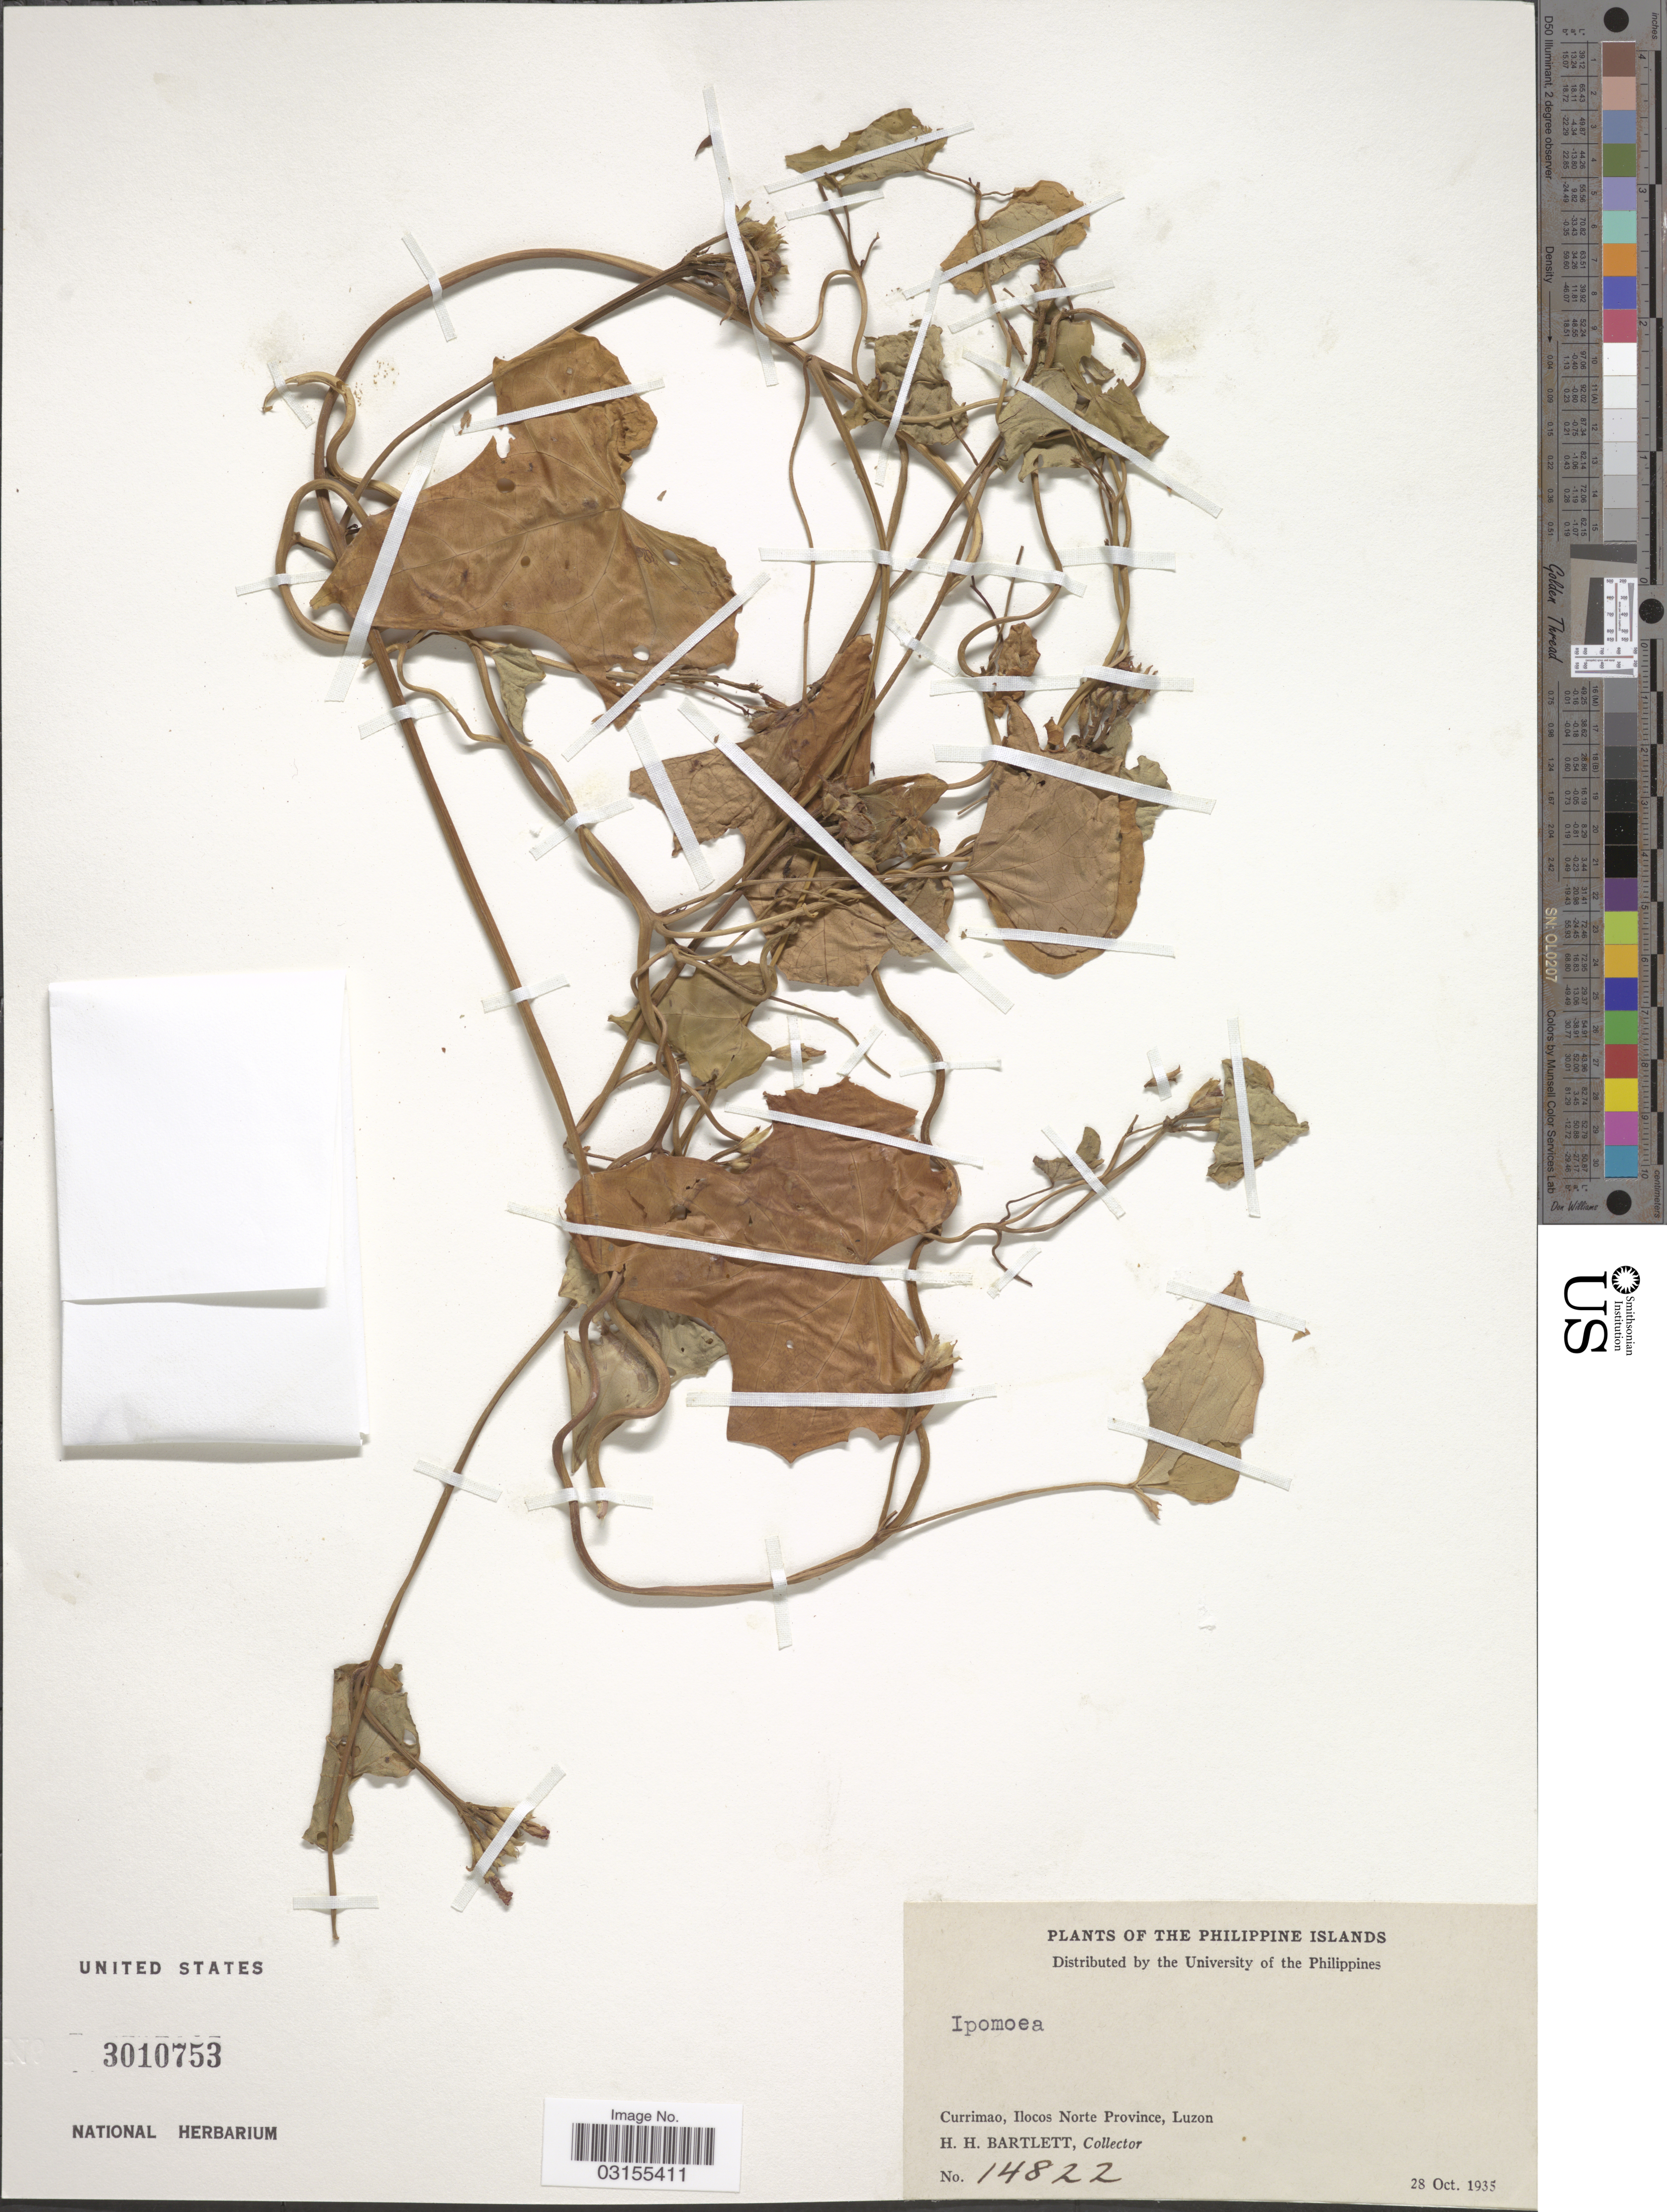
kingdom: Plantae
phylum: Tracheophyta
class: Magnoliopsida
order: Solanales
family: Convolvulaceae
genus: Ipomoea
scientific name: Ipomoea triloba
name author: L.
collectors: H. H. Bartlett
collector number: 14822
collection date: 1935-10-28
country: Philippines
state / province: Ilocos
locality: The Philippine Islands. Currimao, Ilocos Norte Province, Luzon.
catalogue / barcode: US 3010753